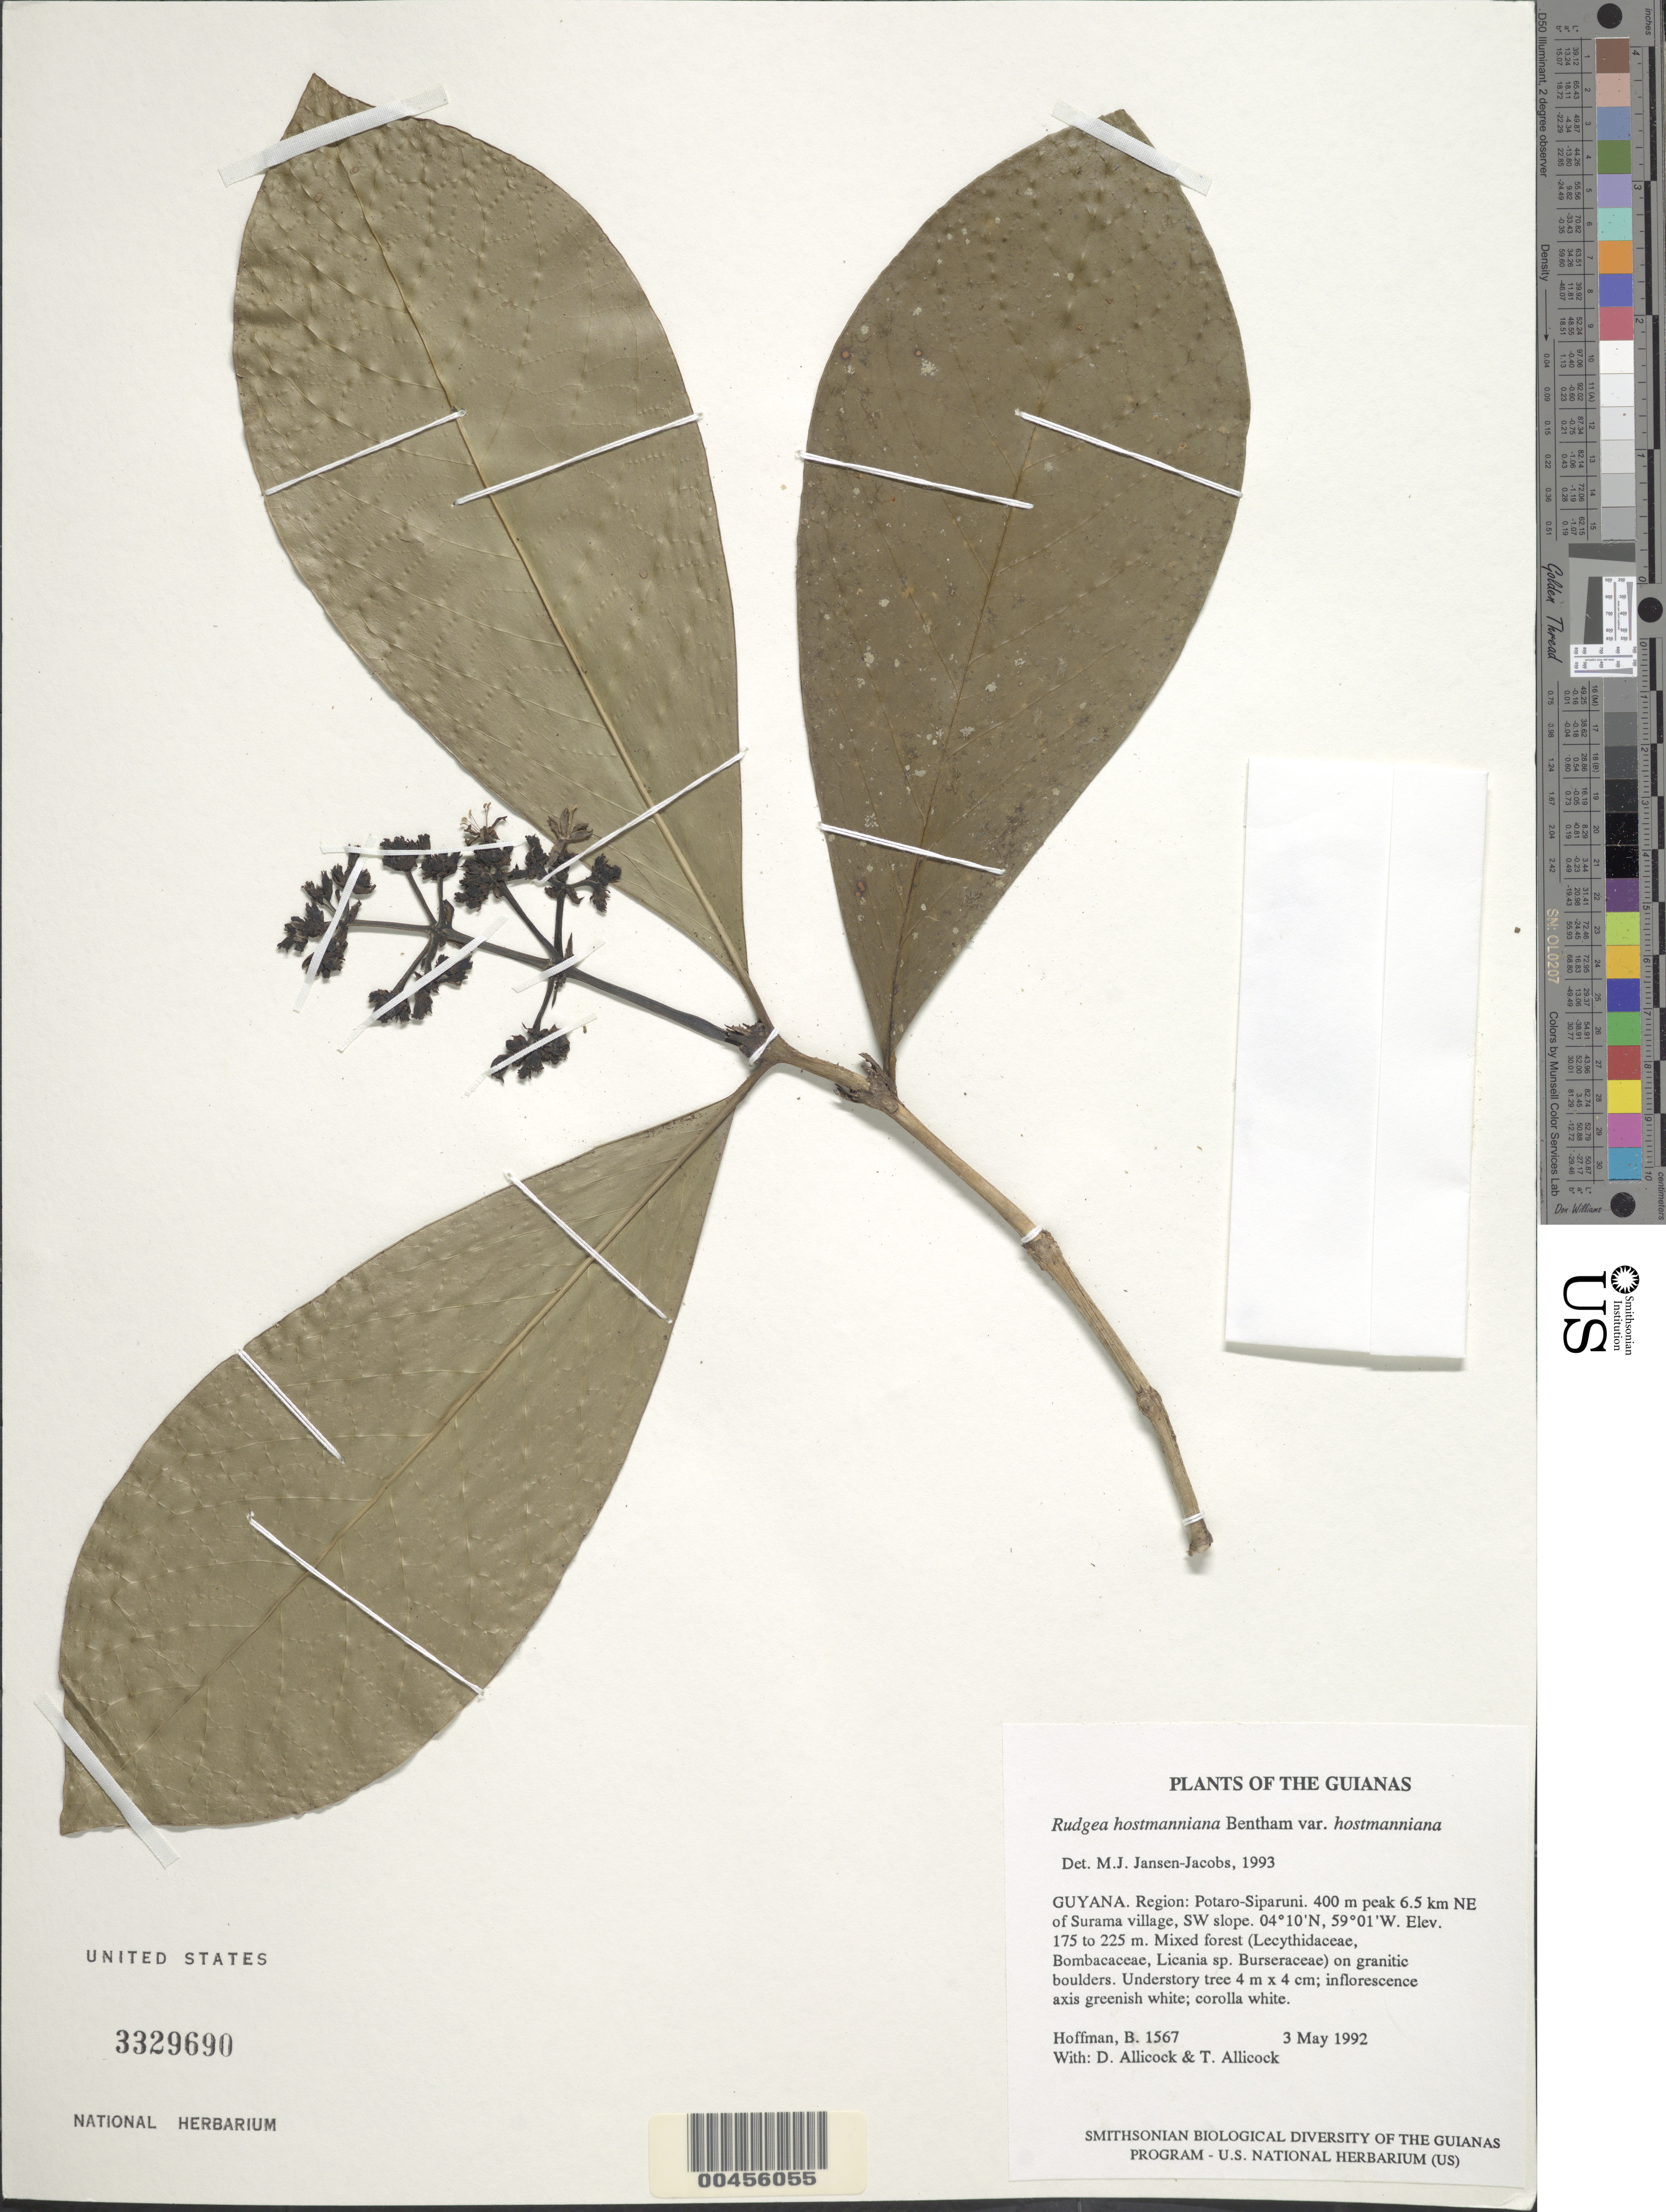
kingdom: Plantae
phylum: Tracheophyta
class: Magnoliopsida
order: Gentianales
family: Rubiaceae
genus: Rudgea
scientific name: Rudgea hostmanniana var. hostmanniana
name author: Benth.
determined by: Zappi, Daniela C.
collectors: B. Hoffman, D. Allicock & T. Allicock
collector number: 1567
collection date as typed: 3 May 1992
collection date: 1992-05-03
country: Guyana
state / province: Potaro-Siparuni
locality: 400 m peak 6.5 km NE of Surama village, SW slope. Iwokrama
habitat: Mixed forest (Lecythidaceae, Bombacaceae, Licania sp. Burseraceae) on granitic boulders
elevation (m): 175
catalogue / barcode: US 3329690